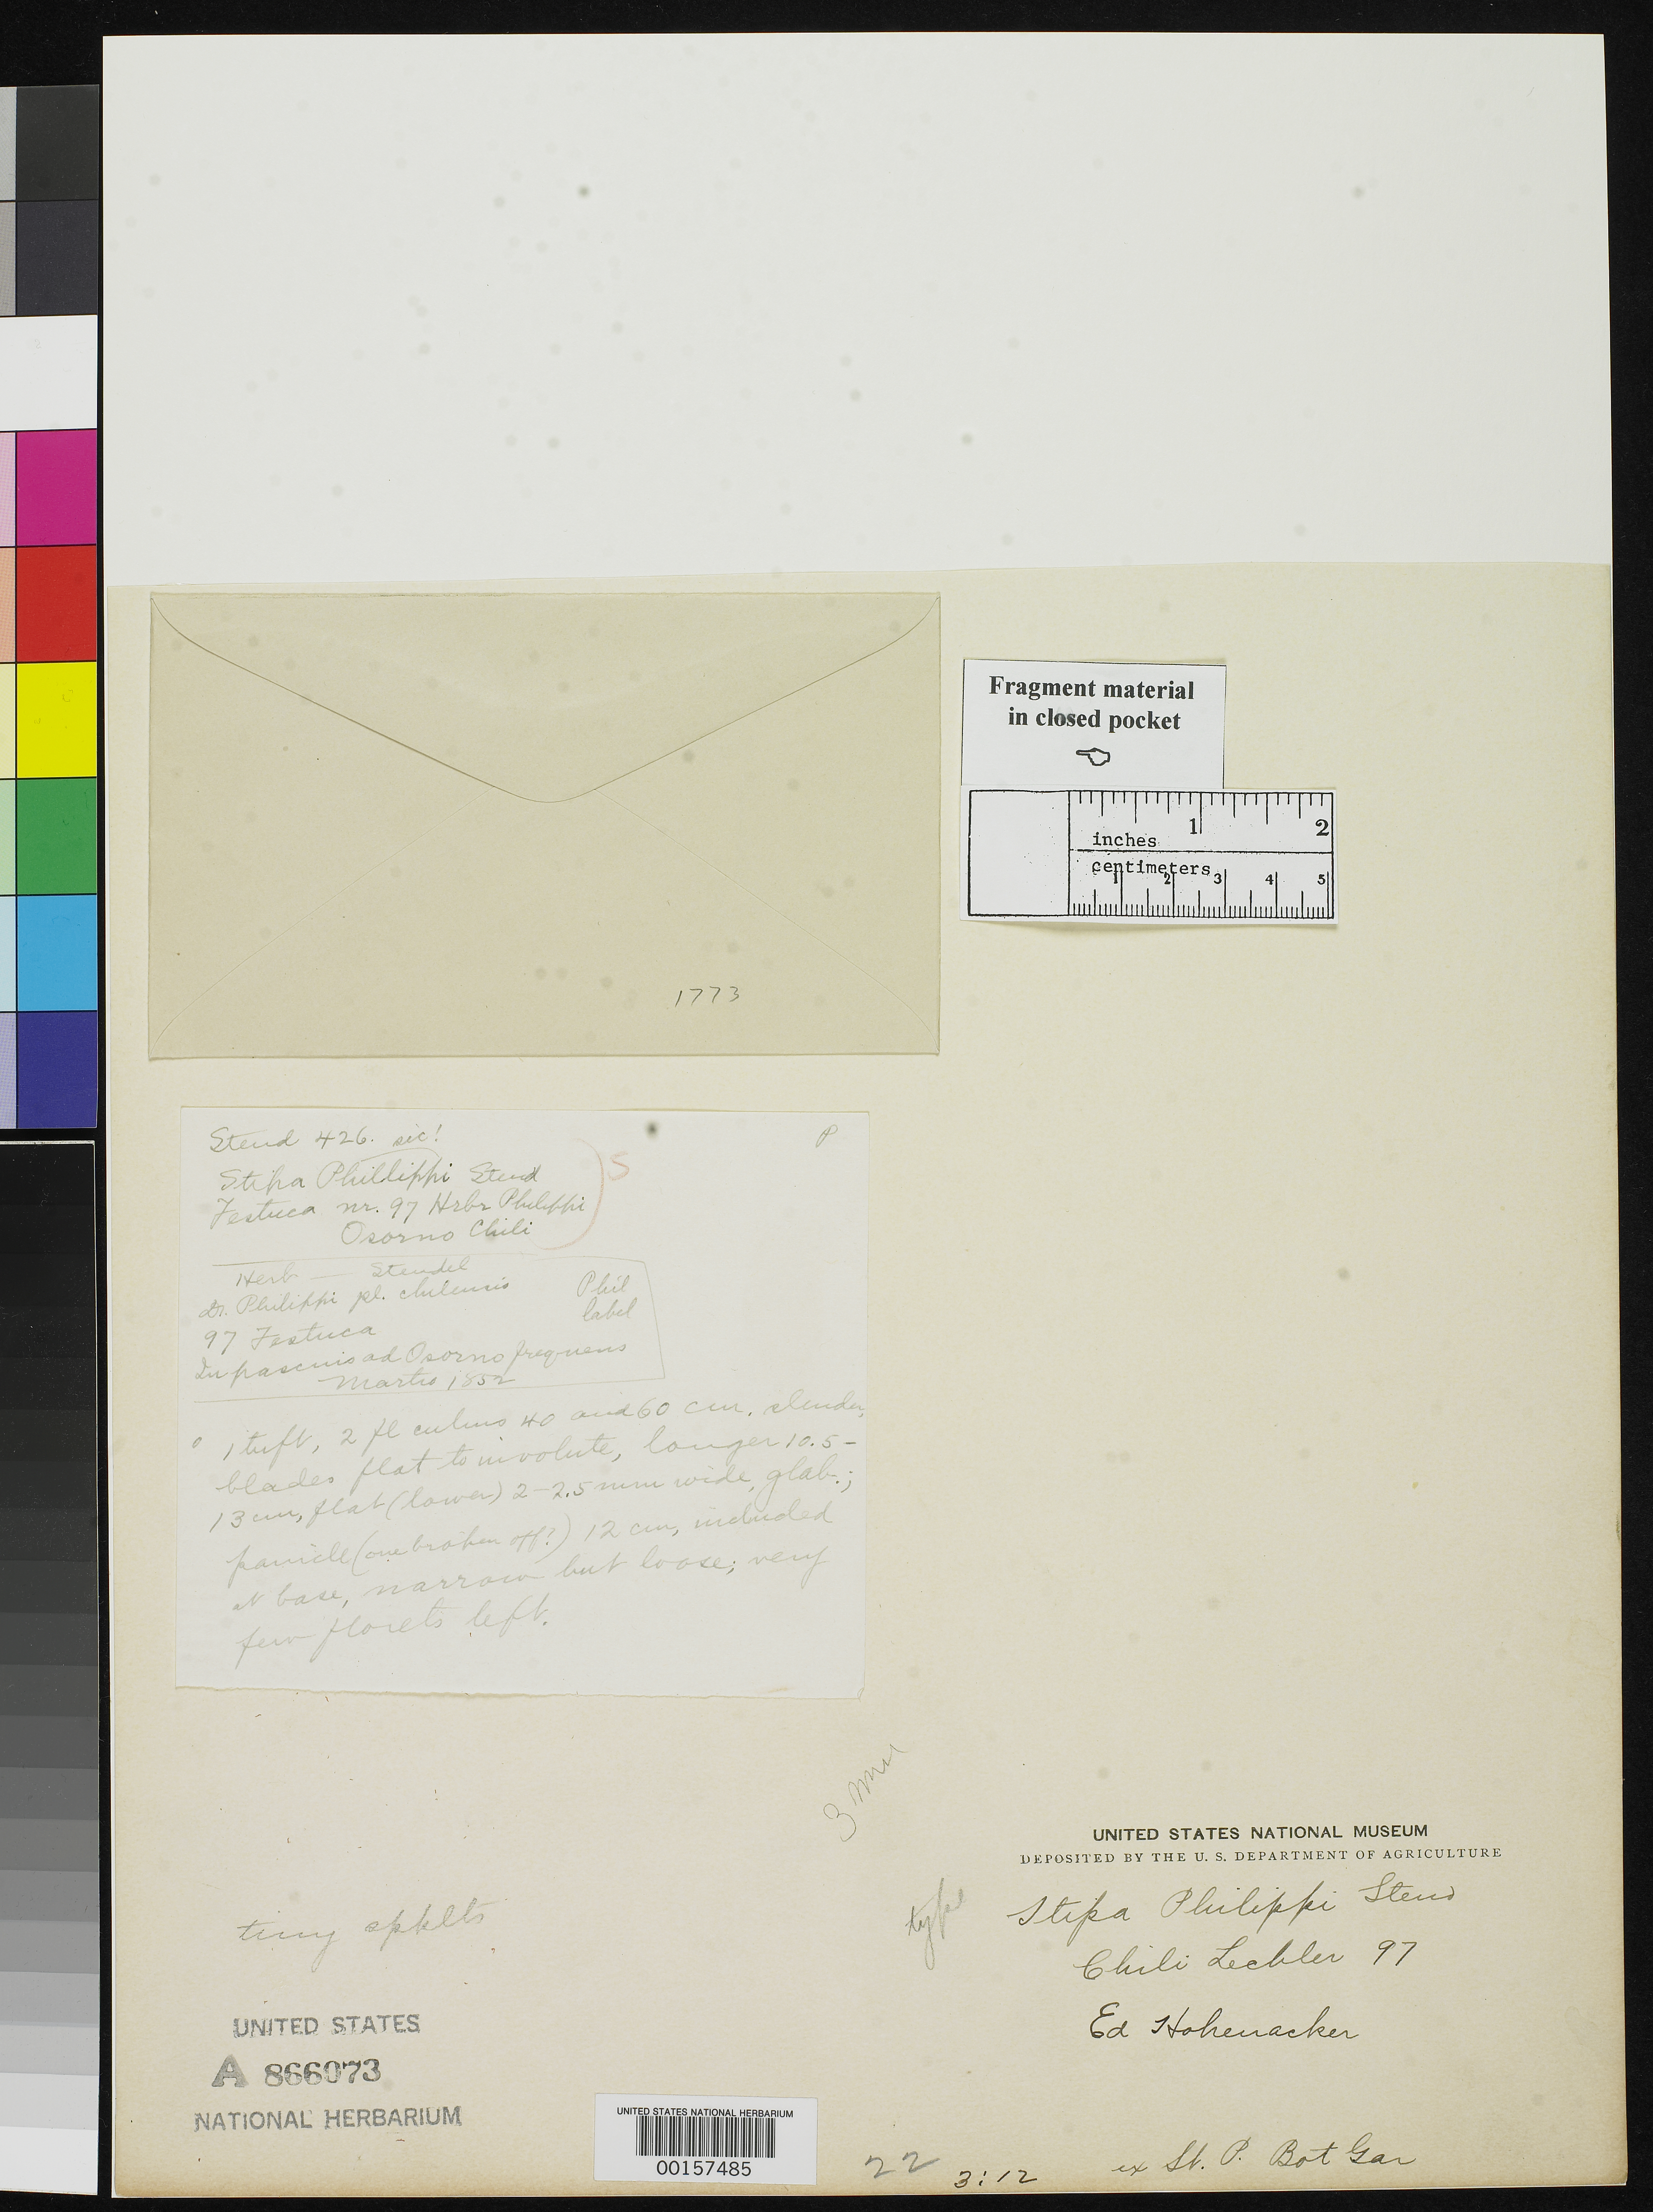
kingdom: Plantae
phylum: Tracheophyta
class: Liliopsida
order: Poales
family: Poaceae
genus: Stipa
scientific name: Stipa philippii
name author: Steud.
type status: Type Fragment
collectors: W. Lechler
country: Chile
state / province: Los Lagos (X)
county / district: Osorno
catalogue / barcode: US 866073A